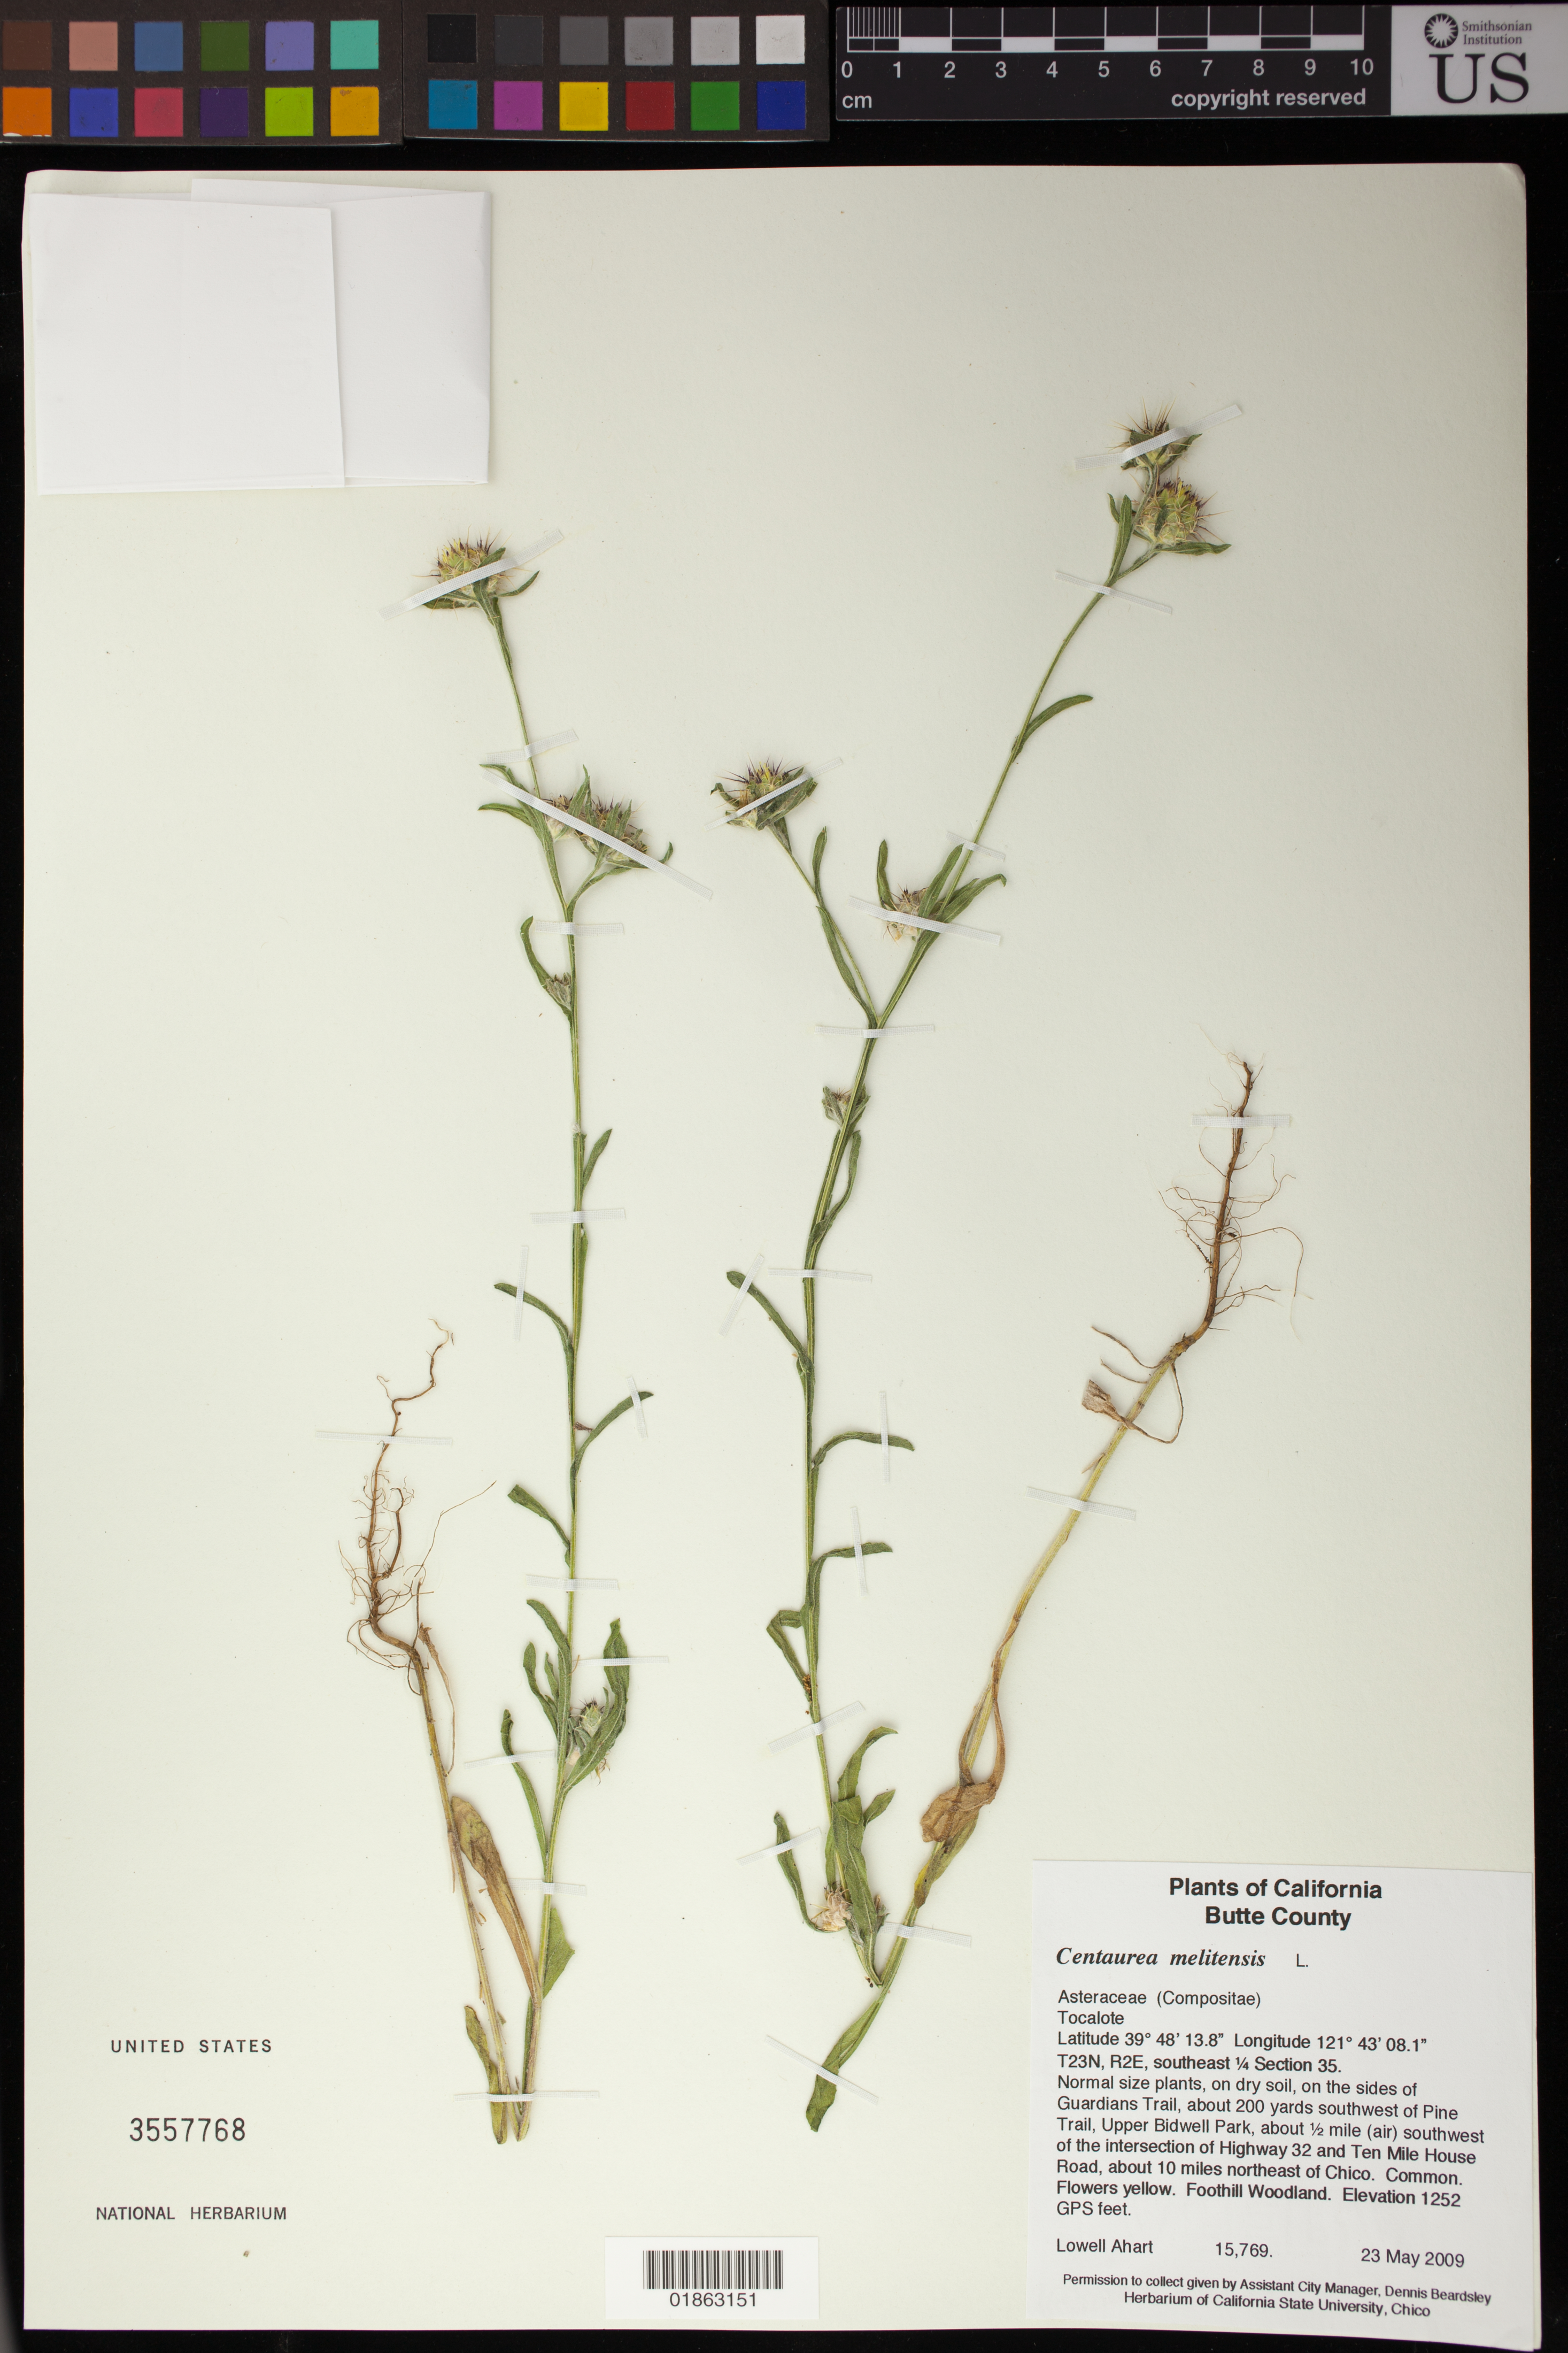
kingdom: Plantae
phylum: Tracheophyta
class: Magnoliopsida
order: Asterales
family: Asteraceae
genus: Centaurea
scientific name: Centaurea melitensis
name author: L.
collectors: L. Ahart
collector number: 15769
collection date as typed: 23 May 2009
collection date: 2009-05-23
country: United States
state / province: California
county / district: Butte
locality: On the sides of Guardians Trail, about 200 yards southwest of Pine Trail, Upper Bidwell Park, about 1.5 mile (air) southwest of the intersection of Highway 32 and Ten Mile House Road, about 10 miles northeast of Chico.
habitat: Foothill Woodland. On dry soil.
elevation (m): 1252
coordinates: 39 48 13.8 N, 121 43 8.1 W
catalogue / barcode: US 3557768